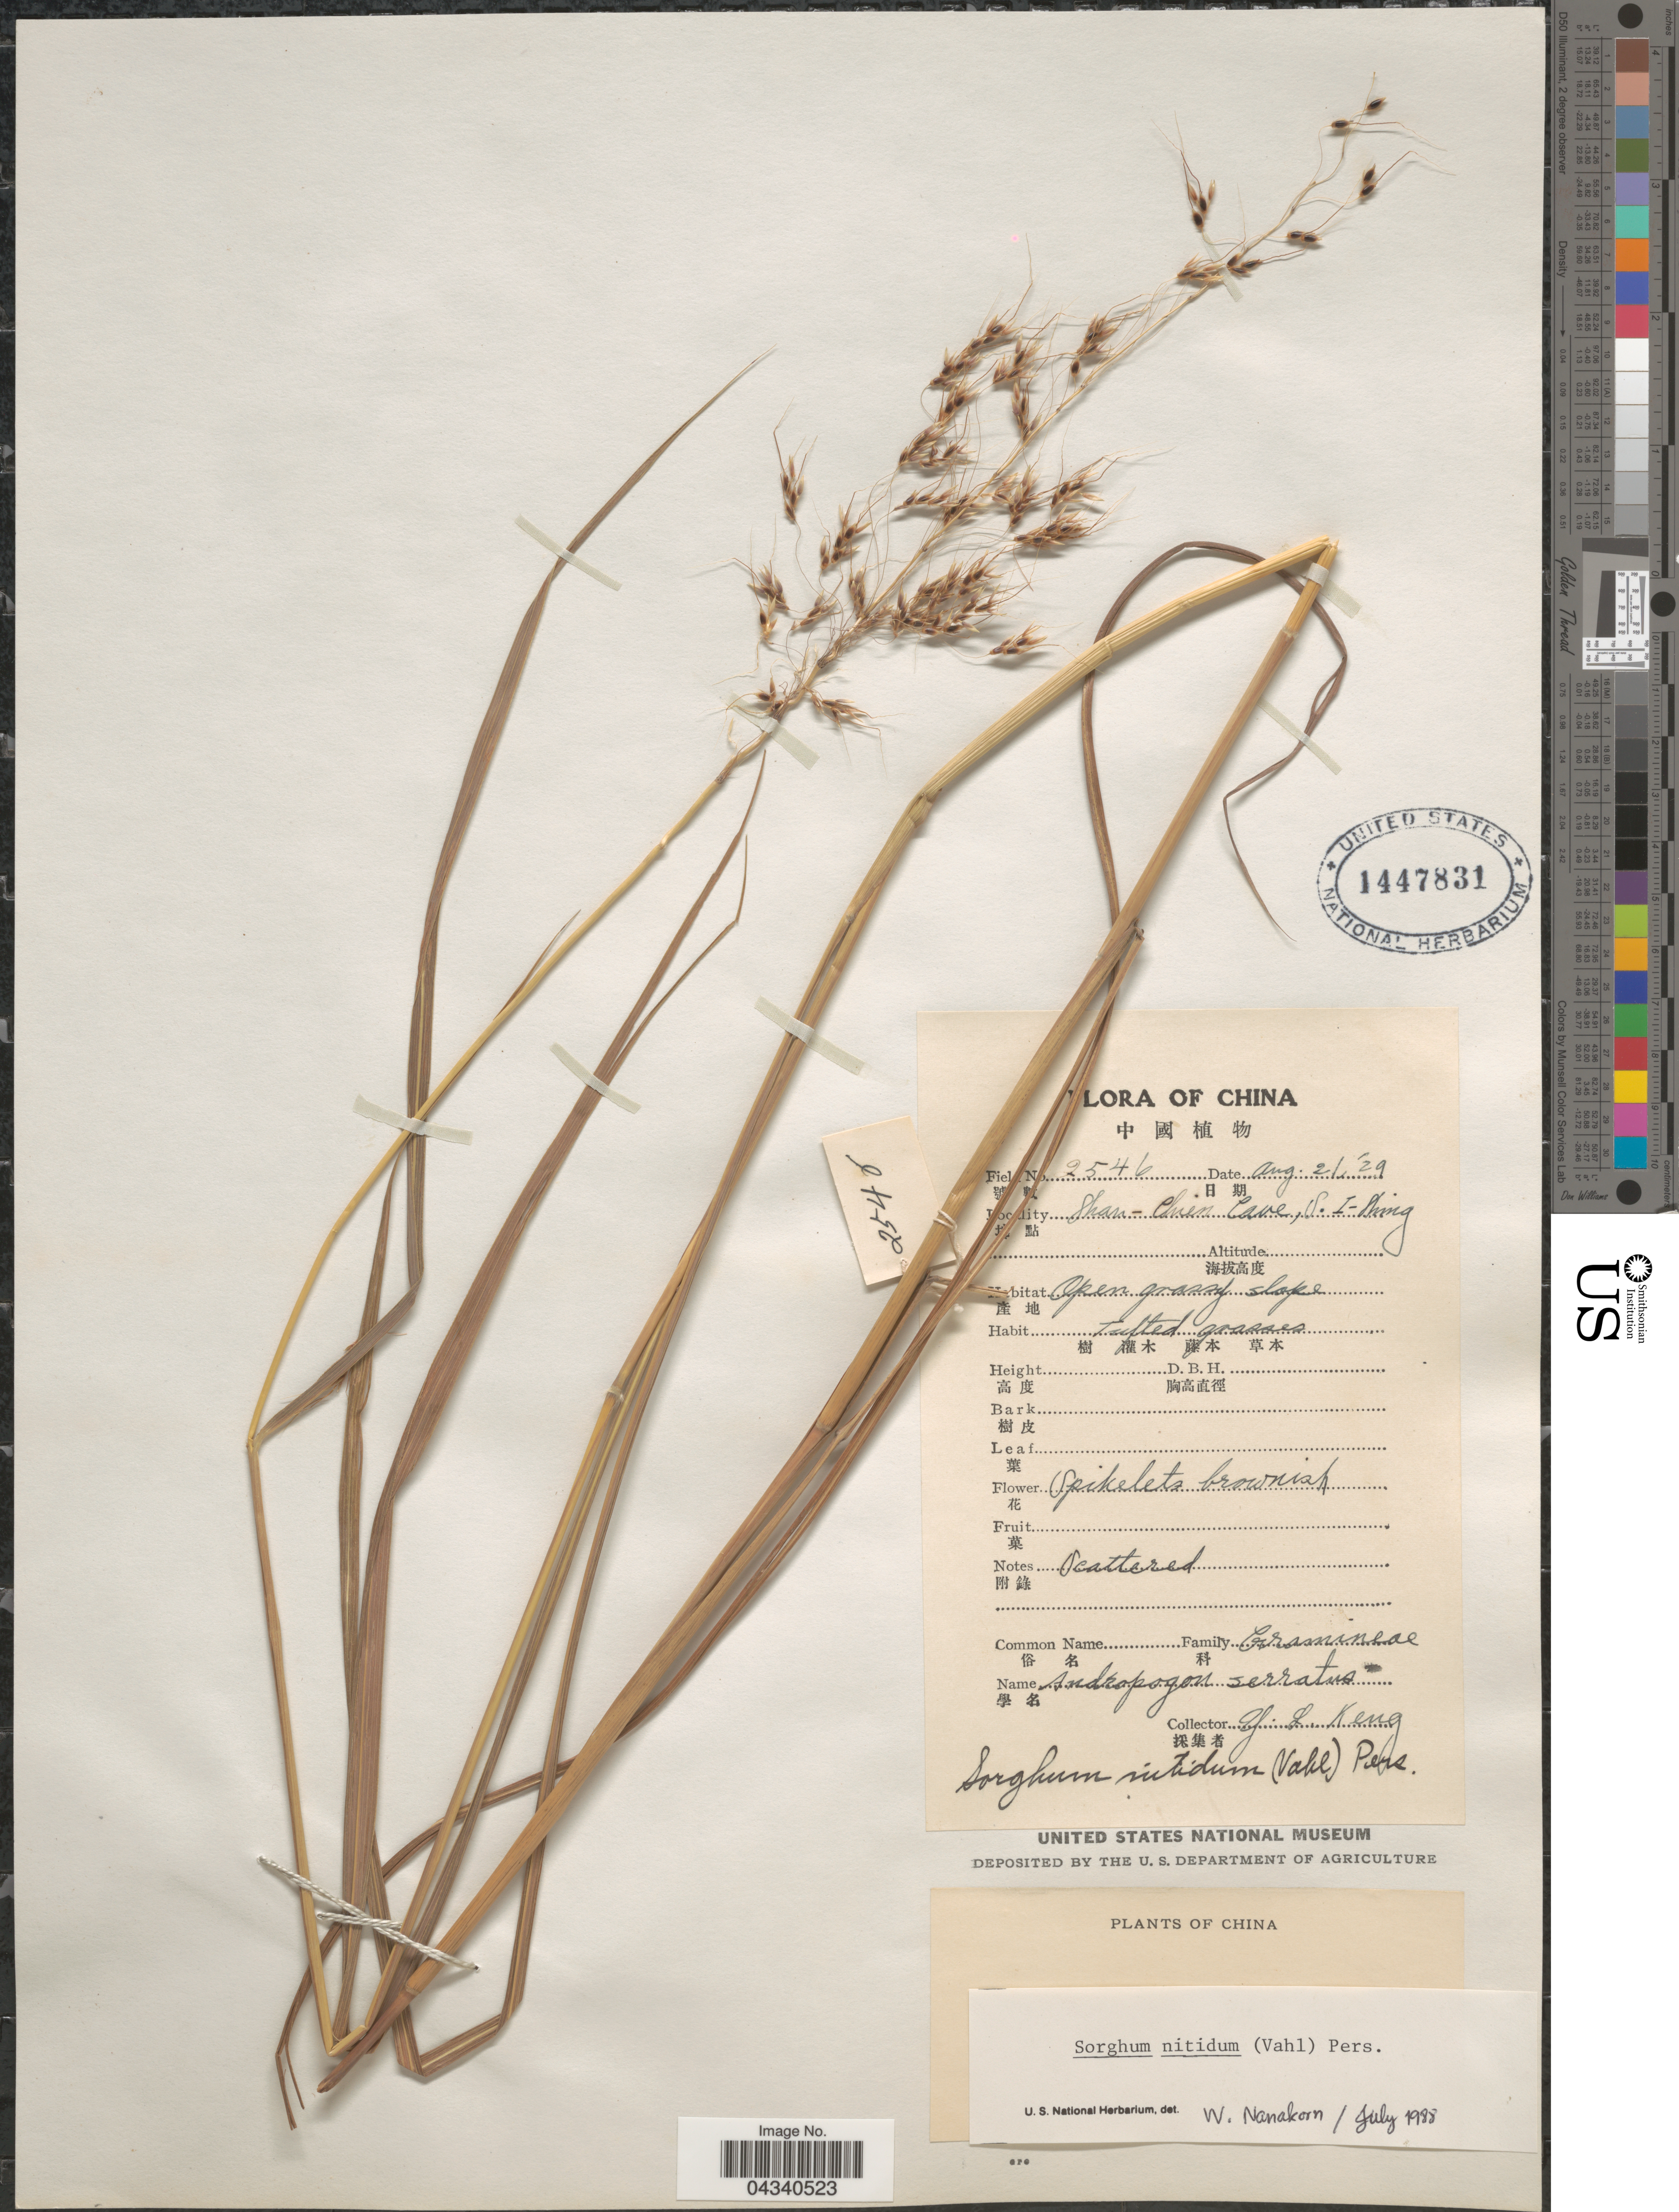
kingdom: Plantae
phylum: Tracheophyta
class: Liliopsida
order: Poales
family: Poaceae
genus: Sorghum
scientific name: Sorghum nitidum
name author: (Vahl) Pers.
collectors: Y. L. Keng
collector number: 2546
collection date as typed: Transcribed d/m/y: 21/8/29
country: China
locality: Shan-Chien Cave, S. I-Shing.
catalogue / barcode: US 1447831